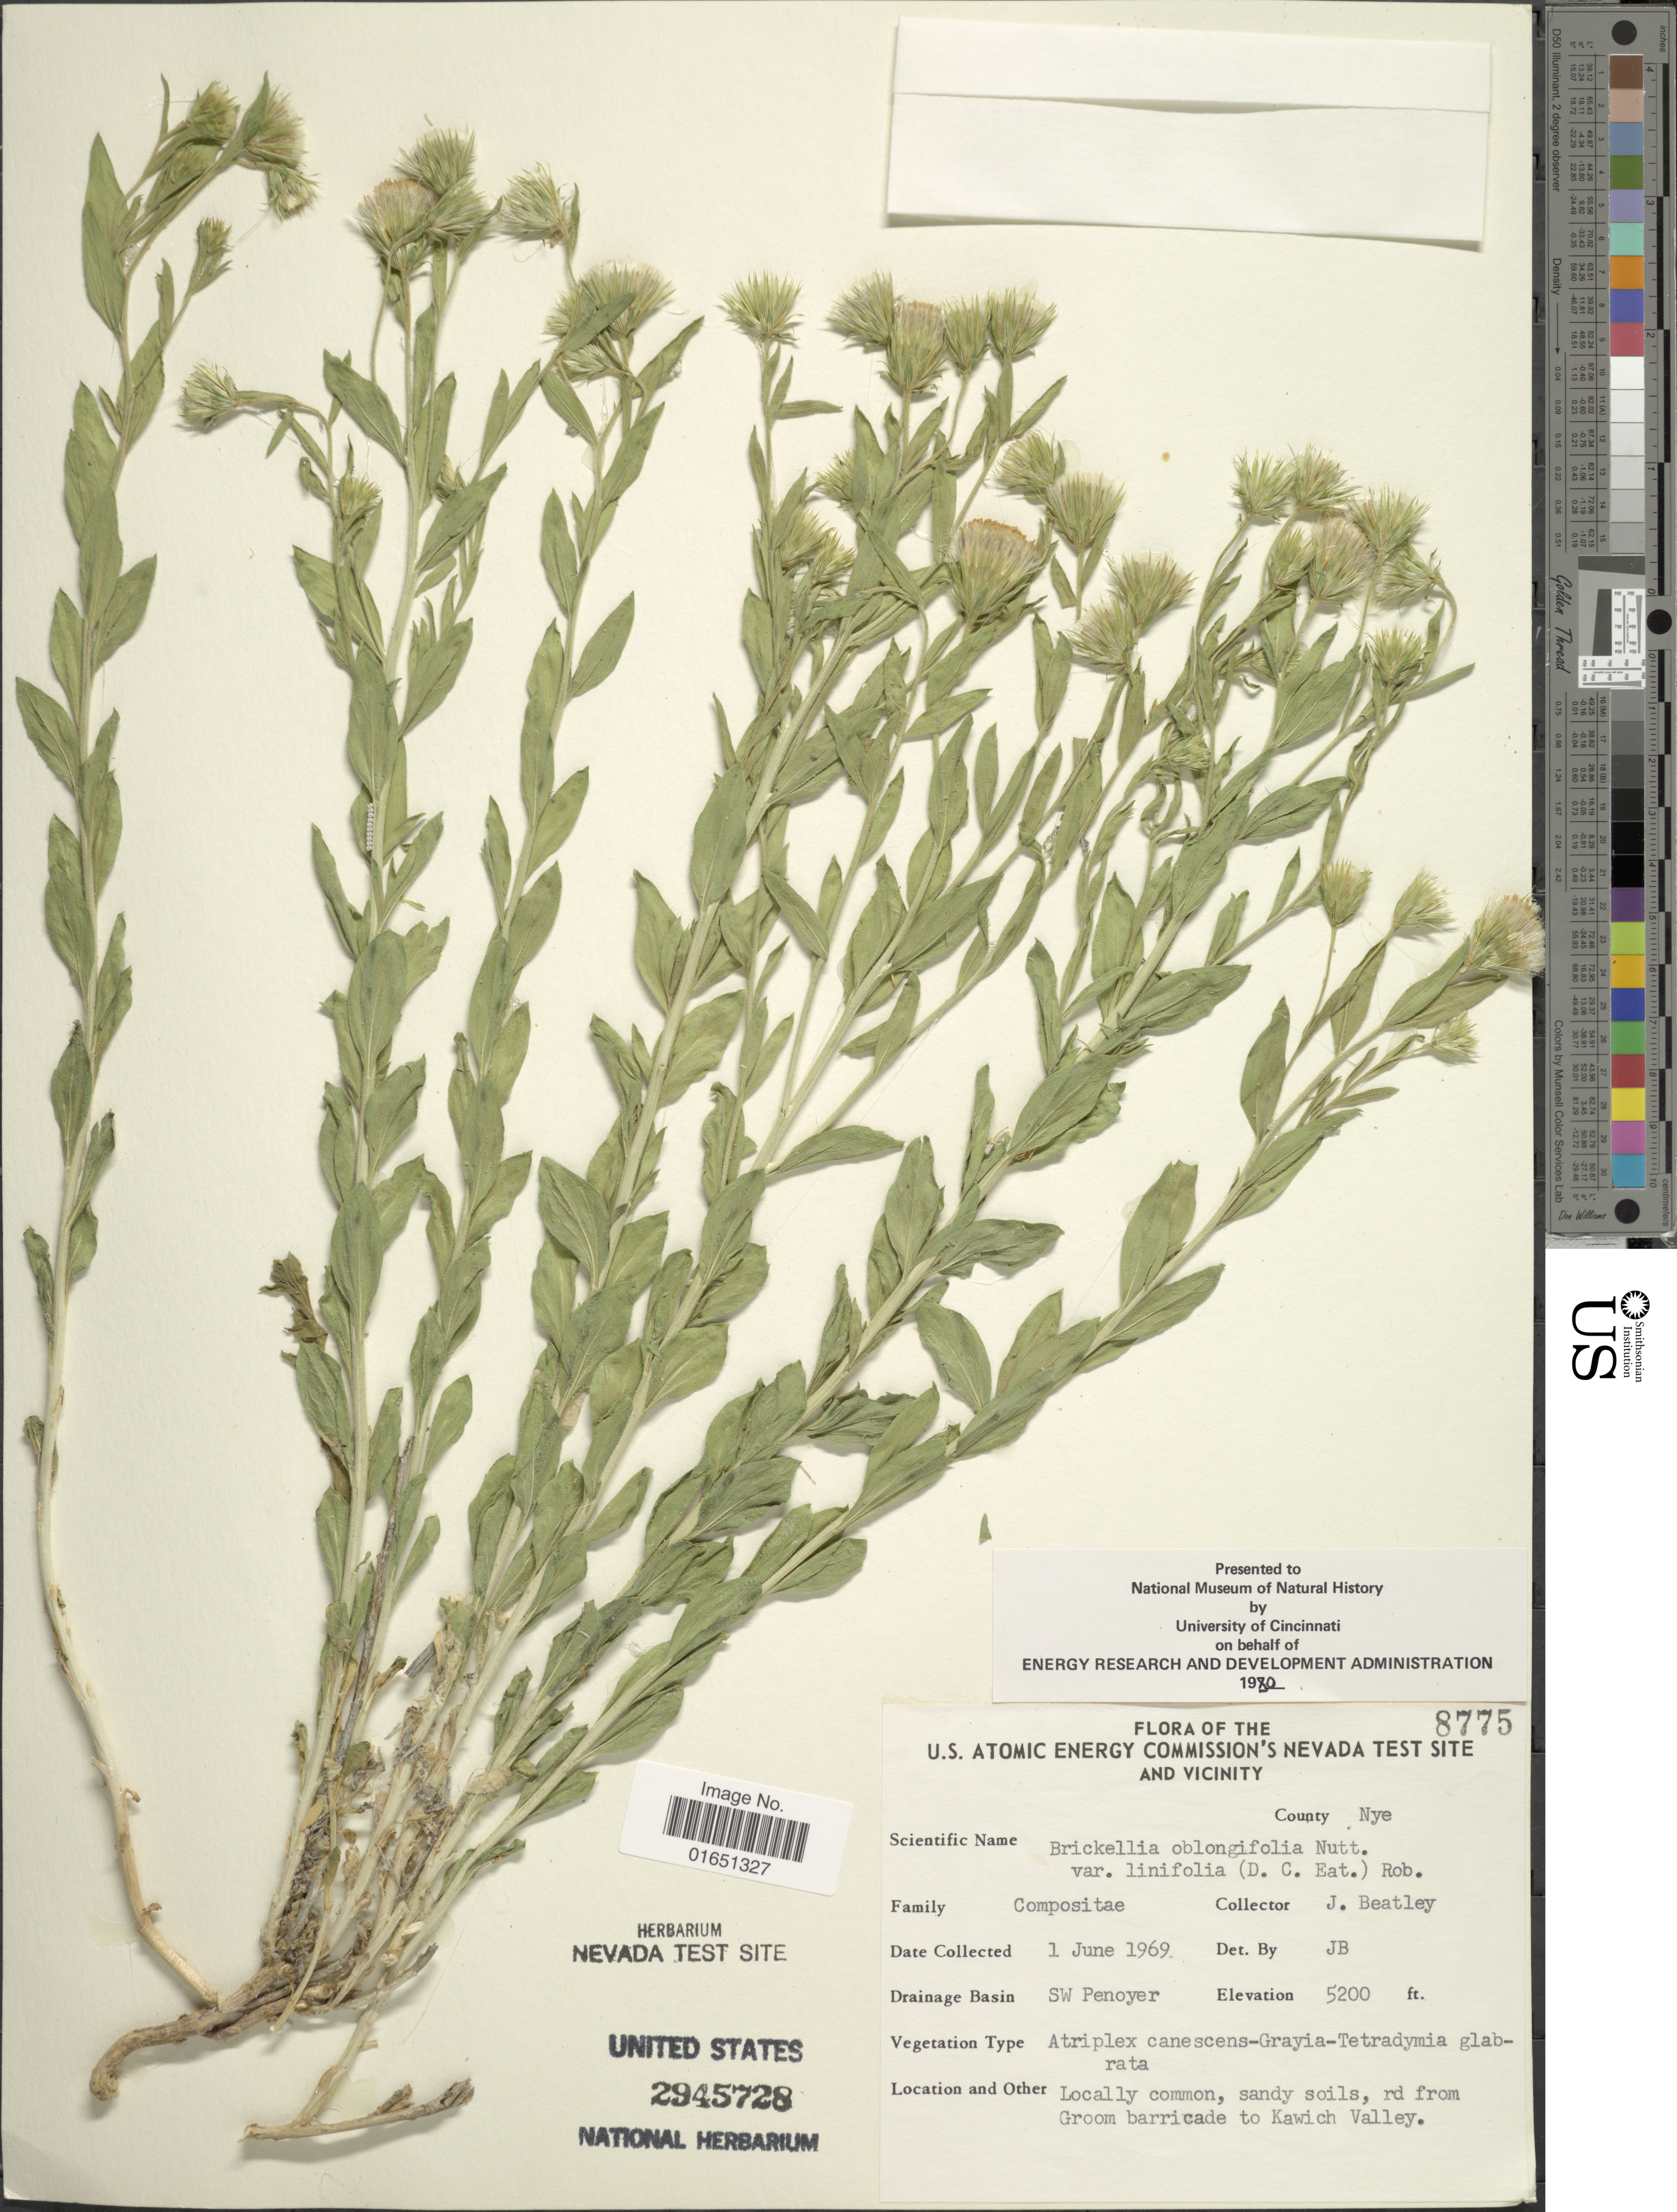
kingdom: Plantae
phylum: Tracheophyta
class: Magnoliopsida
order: Asterales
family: Asteraceae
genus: Brickellia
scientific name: Brickellia oblongifolia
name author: Nutt.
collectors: J. C. Beatley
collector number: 8775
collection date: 1969-06-01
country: United States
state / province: Nevada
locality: The U.S. Atomic Energy Commission's Nevada Test Site and vicinity, County Nye, Drainage Basin SW Penoyer, Locally common, sandy soils, rd from Groom barricade to Kawich Valley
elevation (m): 1585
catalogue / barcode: US 2945728